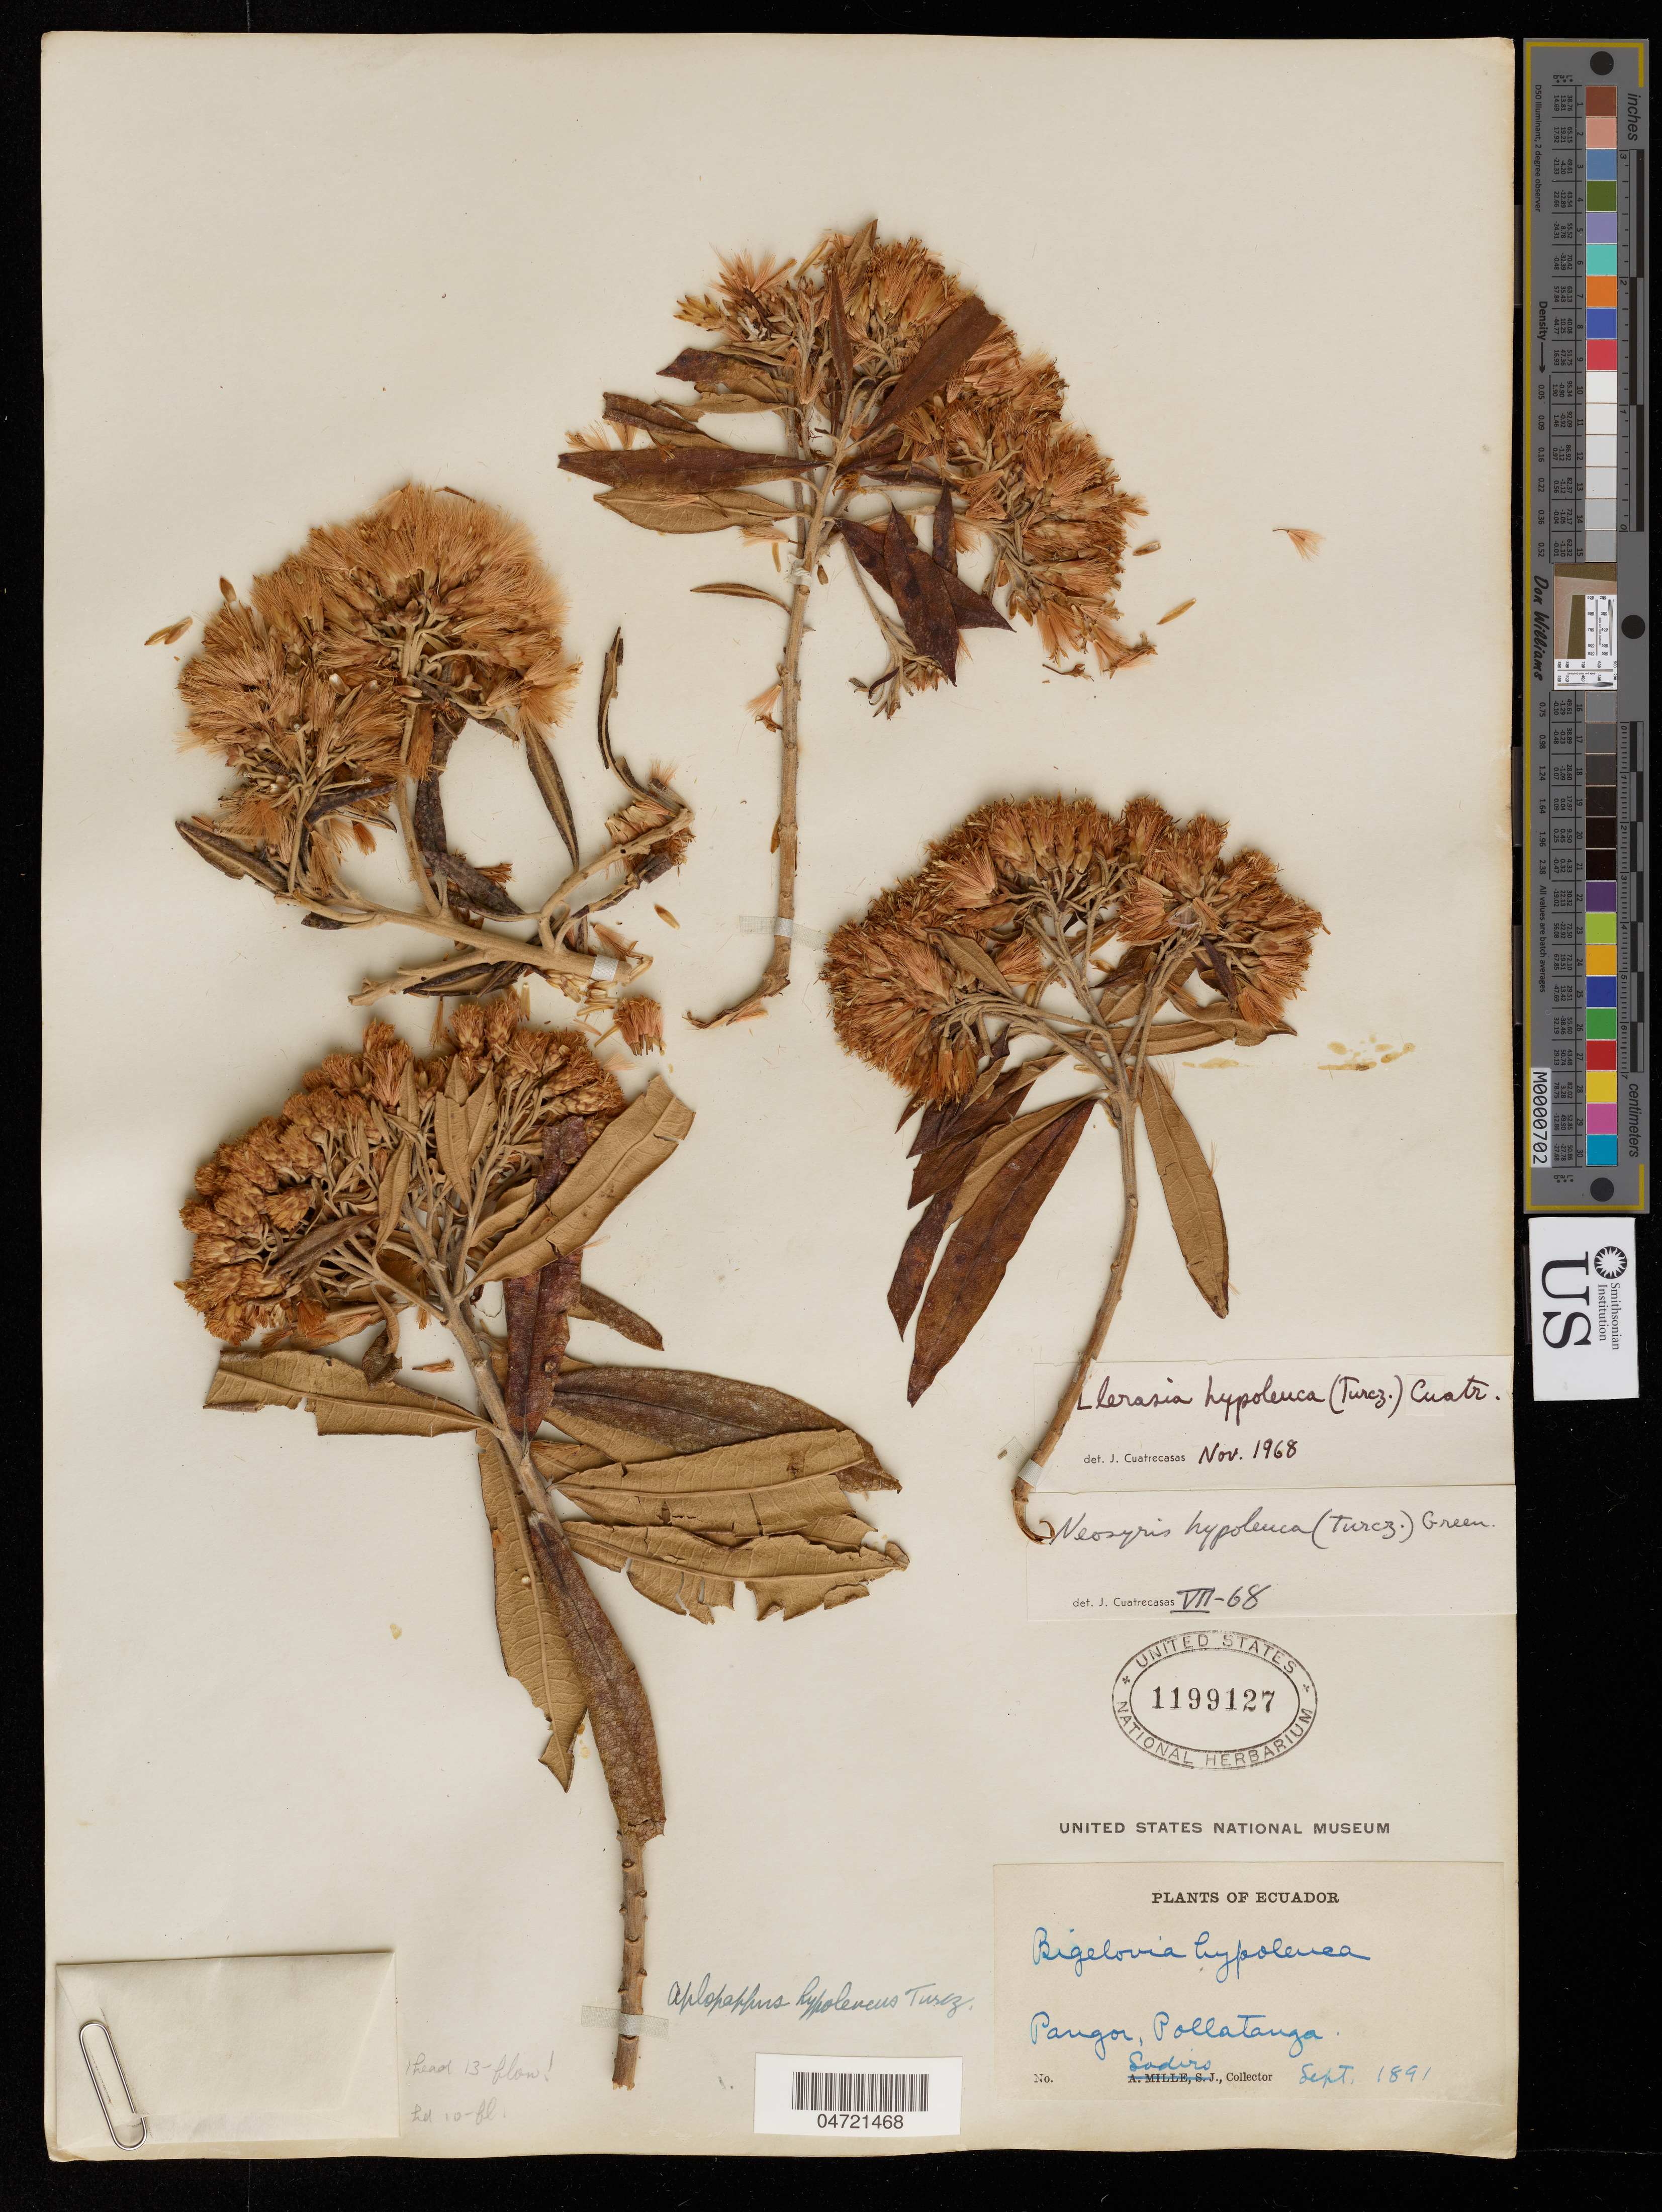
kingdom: Plantae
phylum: Tracheophyta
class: Magnoliopsida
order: Asterales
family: Asteraceae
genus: Llerasia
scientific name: Llerasia hypoleuca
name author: (Turcz.) Cuatrec.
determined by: Cuatrecasas, J.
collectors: L. Sodiro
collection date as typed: Sep 1891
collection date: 1891-09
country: Ecuador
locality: Pangor, Pollatanga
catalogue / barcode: US 1199127